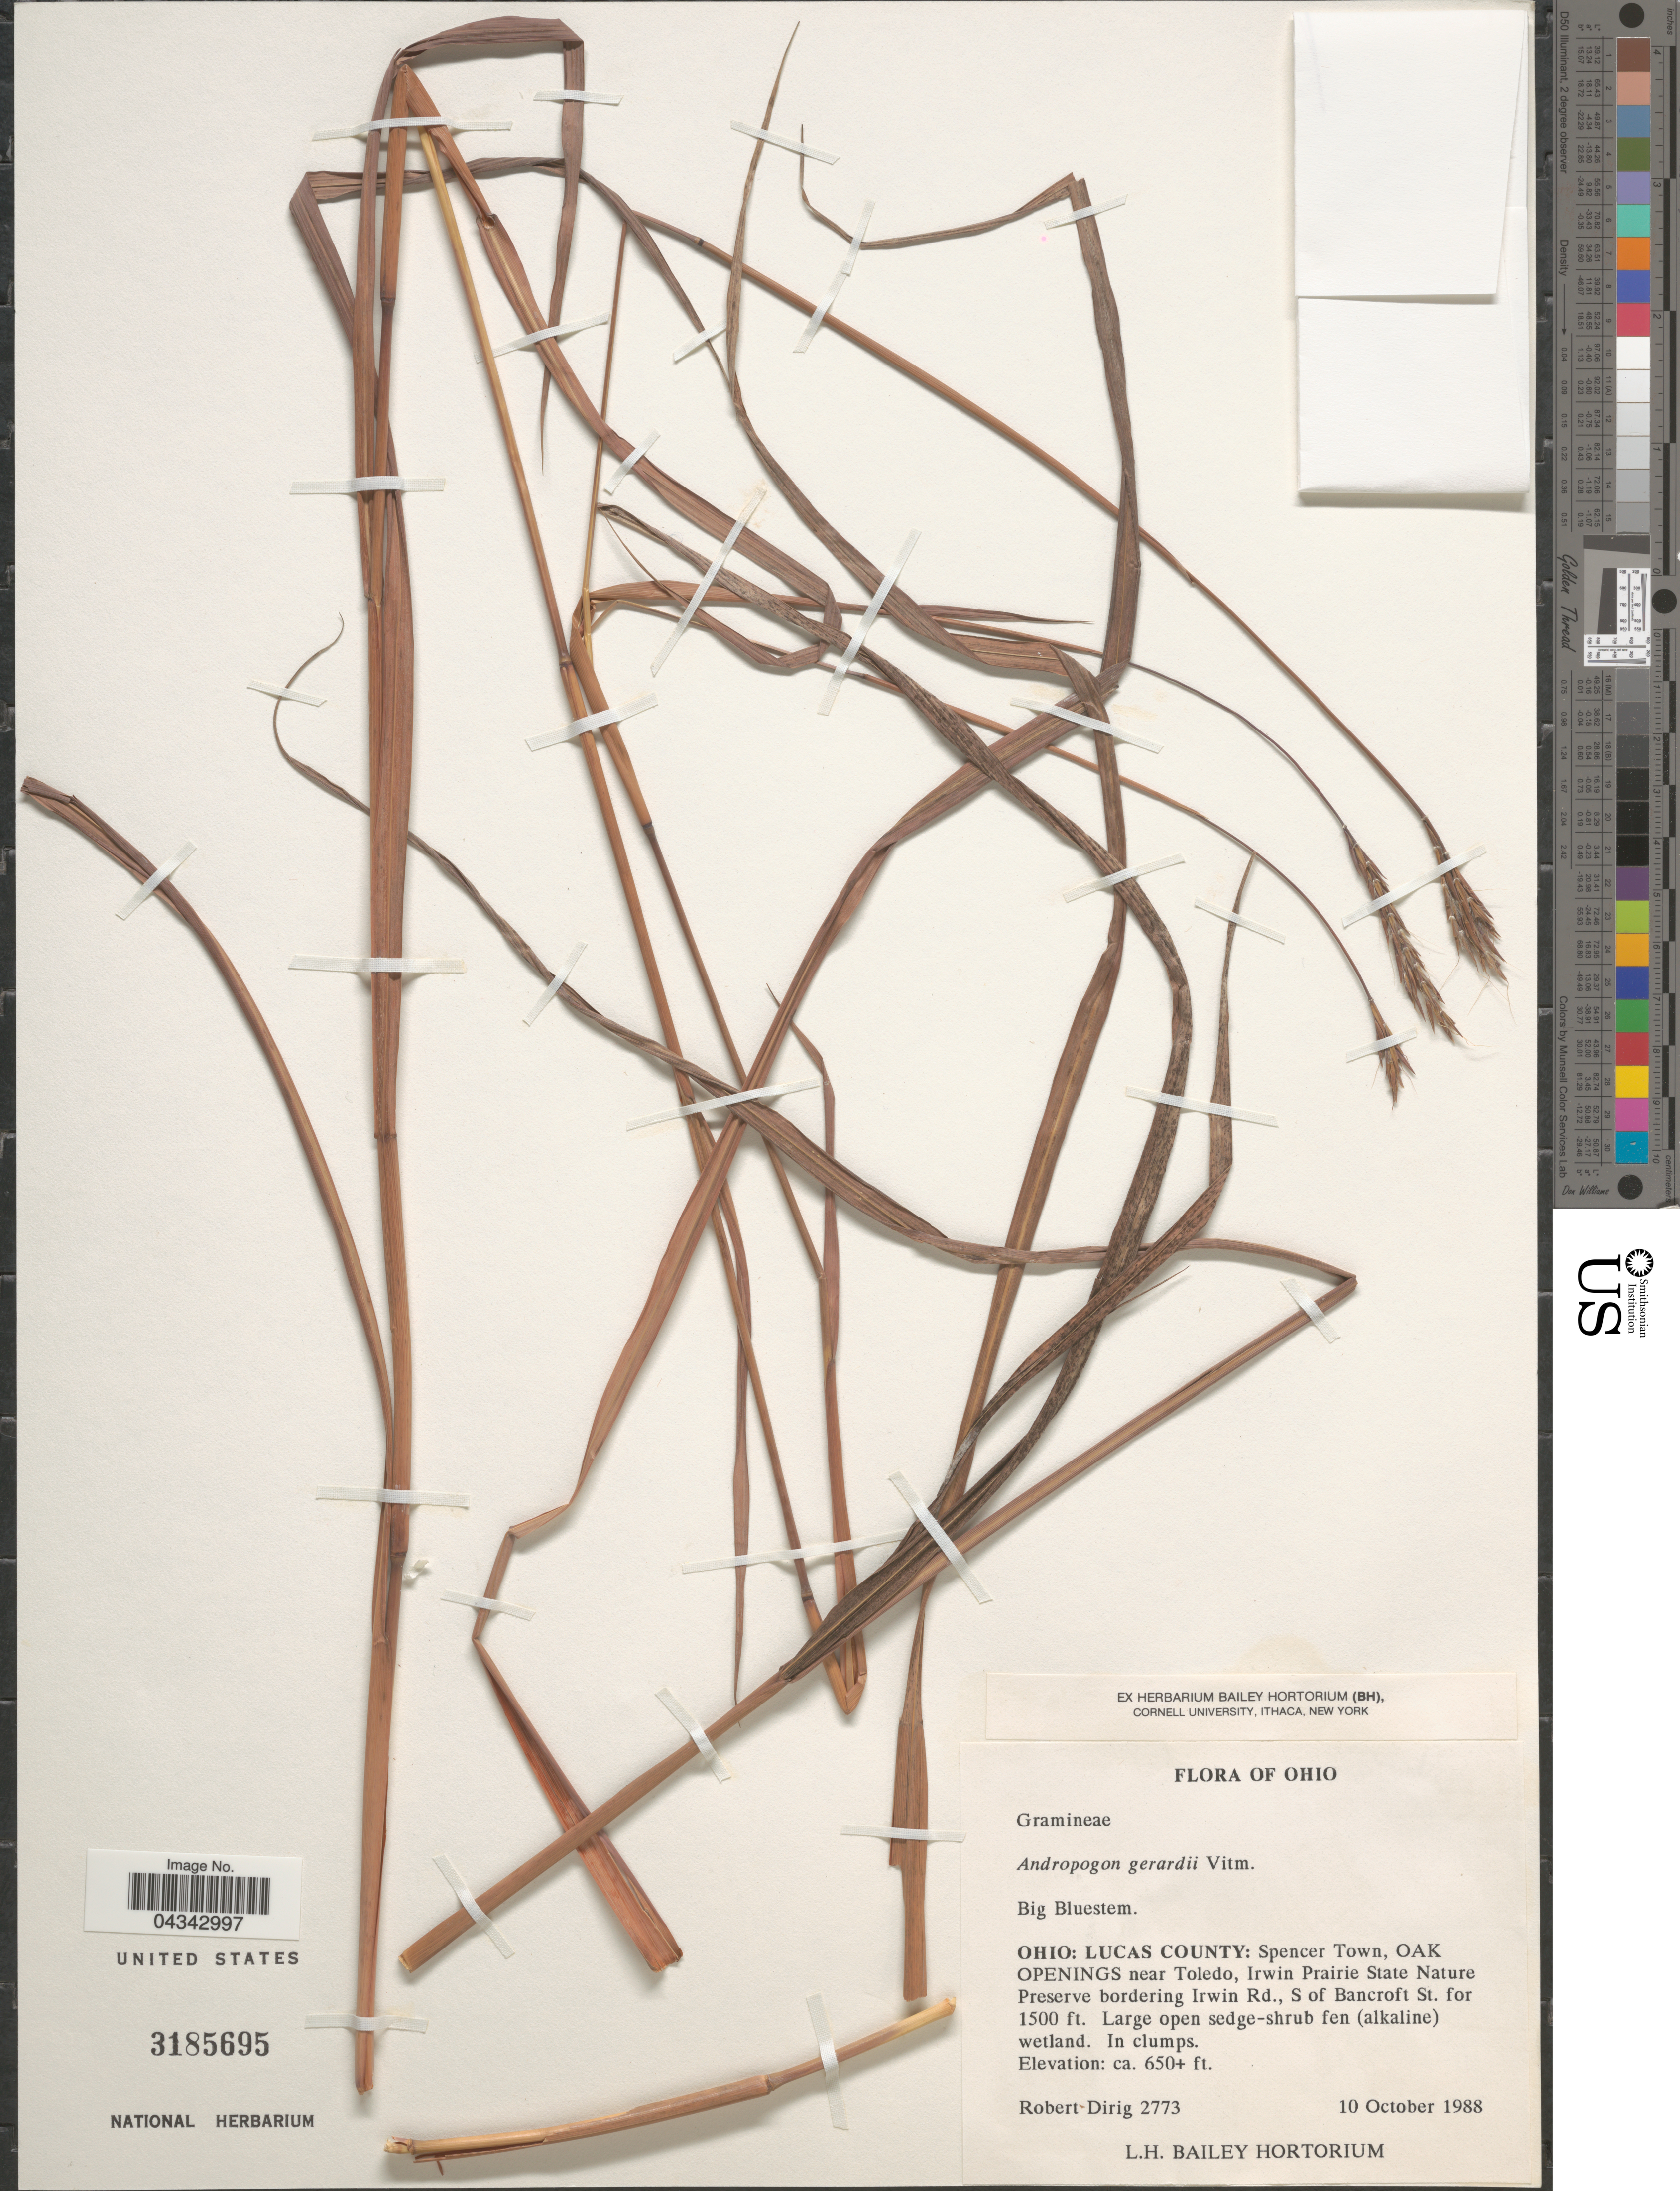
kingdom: Plantae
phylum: Tracheophyta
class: Liliopsida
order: Poales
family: Poaceae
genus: Andropogon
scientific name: Andropogon gerardii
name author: Vitman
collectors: R. Dirig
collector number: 2773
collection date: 1988-10-10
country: United States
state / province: Ohio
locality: Lucas County: Spencer Town, Oak Openings near Toledo, Irwin Prairie State Nature Preserve bordering Irwin Rd., S of Bancroft St. for 1500 ft.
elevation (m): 198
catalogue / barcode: US 3185695